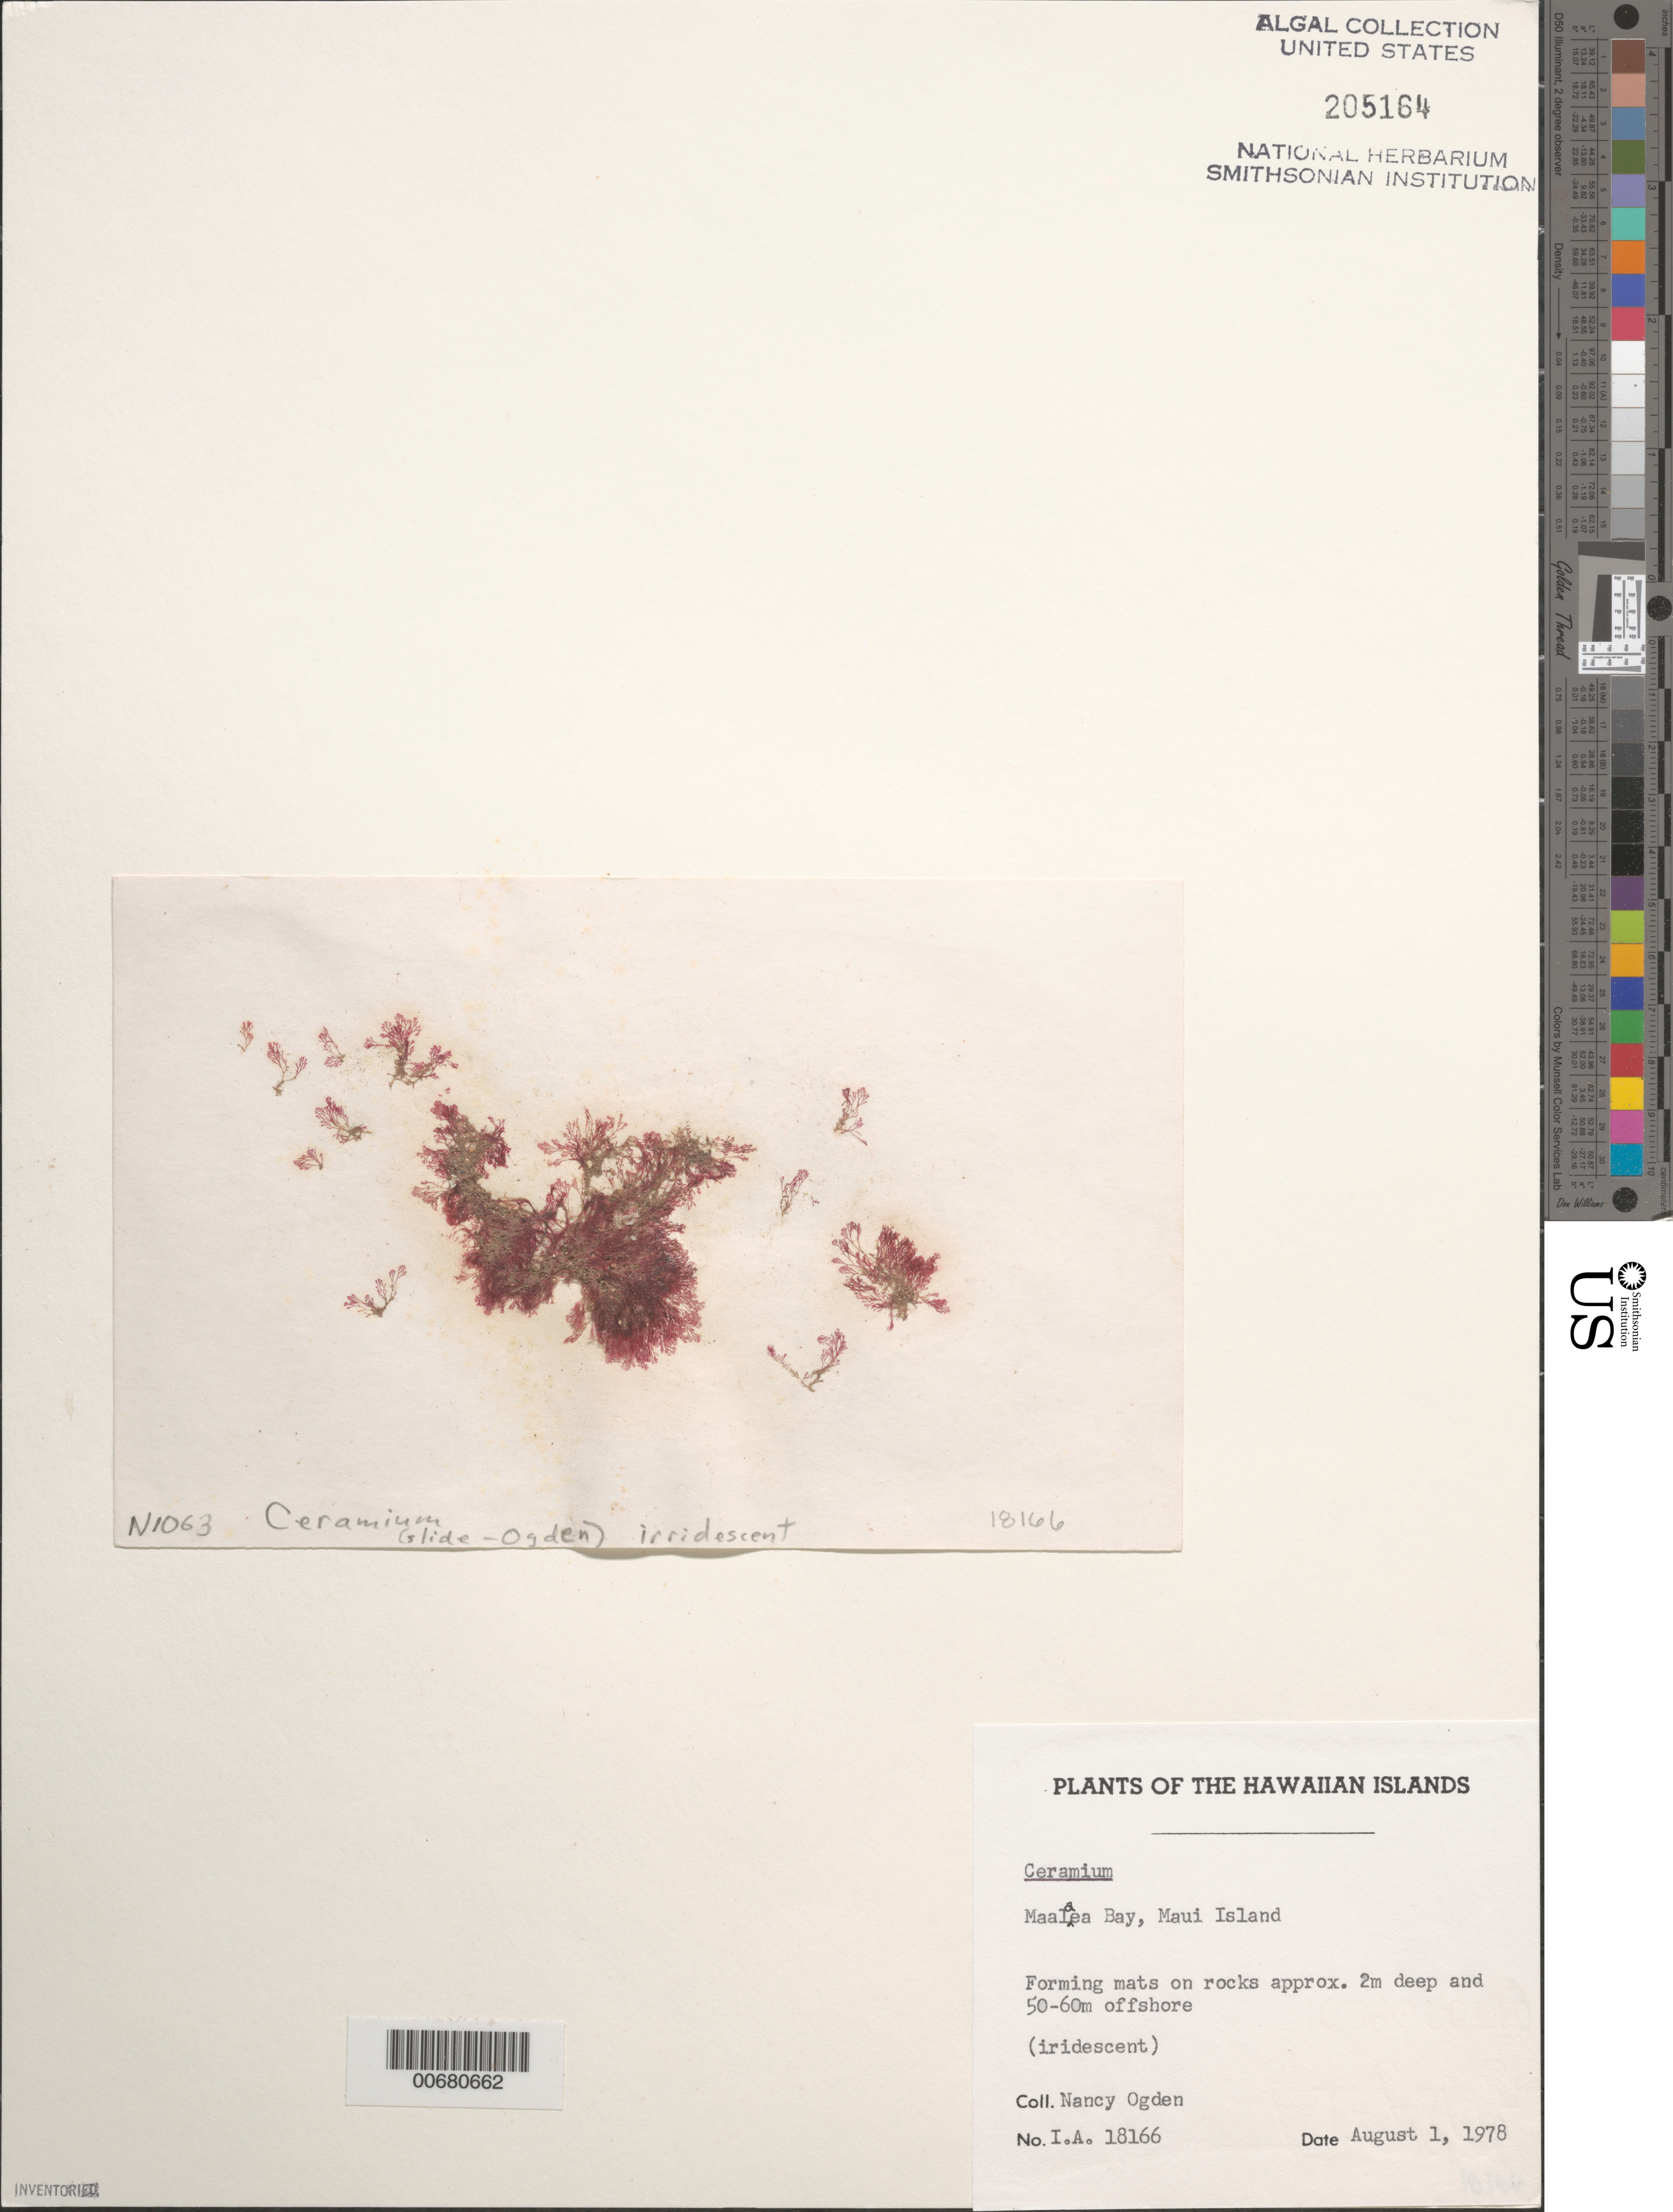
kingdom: Plantae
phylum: Rhodophyta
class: Florideophyceae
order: Ceramiales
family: Ceramiaceae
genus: Ceramium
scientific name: Ceramium sp.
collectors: N.B. Ogden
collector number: IAA 18166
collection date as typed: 01 Aug 1978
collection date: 1978-08-01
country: United States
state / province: Hawaii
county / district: Maui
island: Maui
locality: Maalaea Bay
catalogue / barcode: US 205164